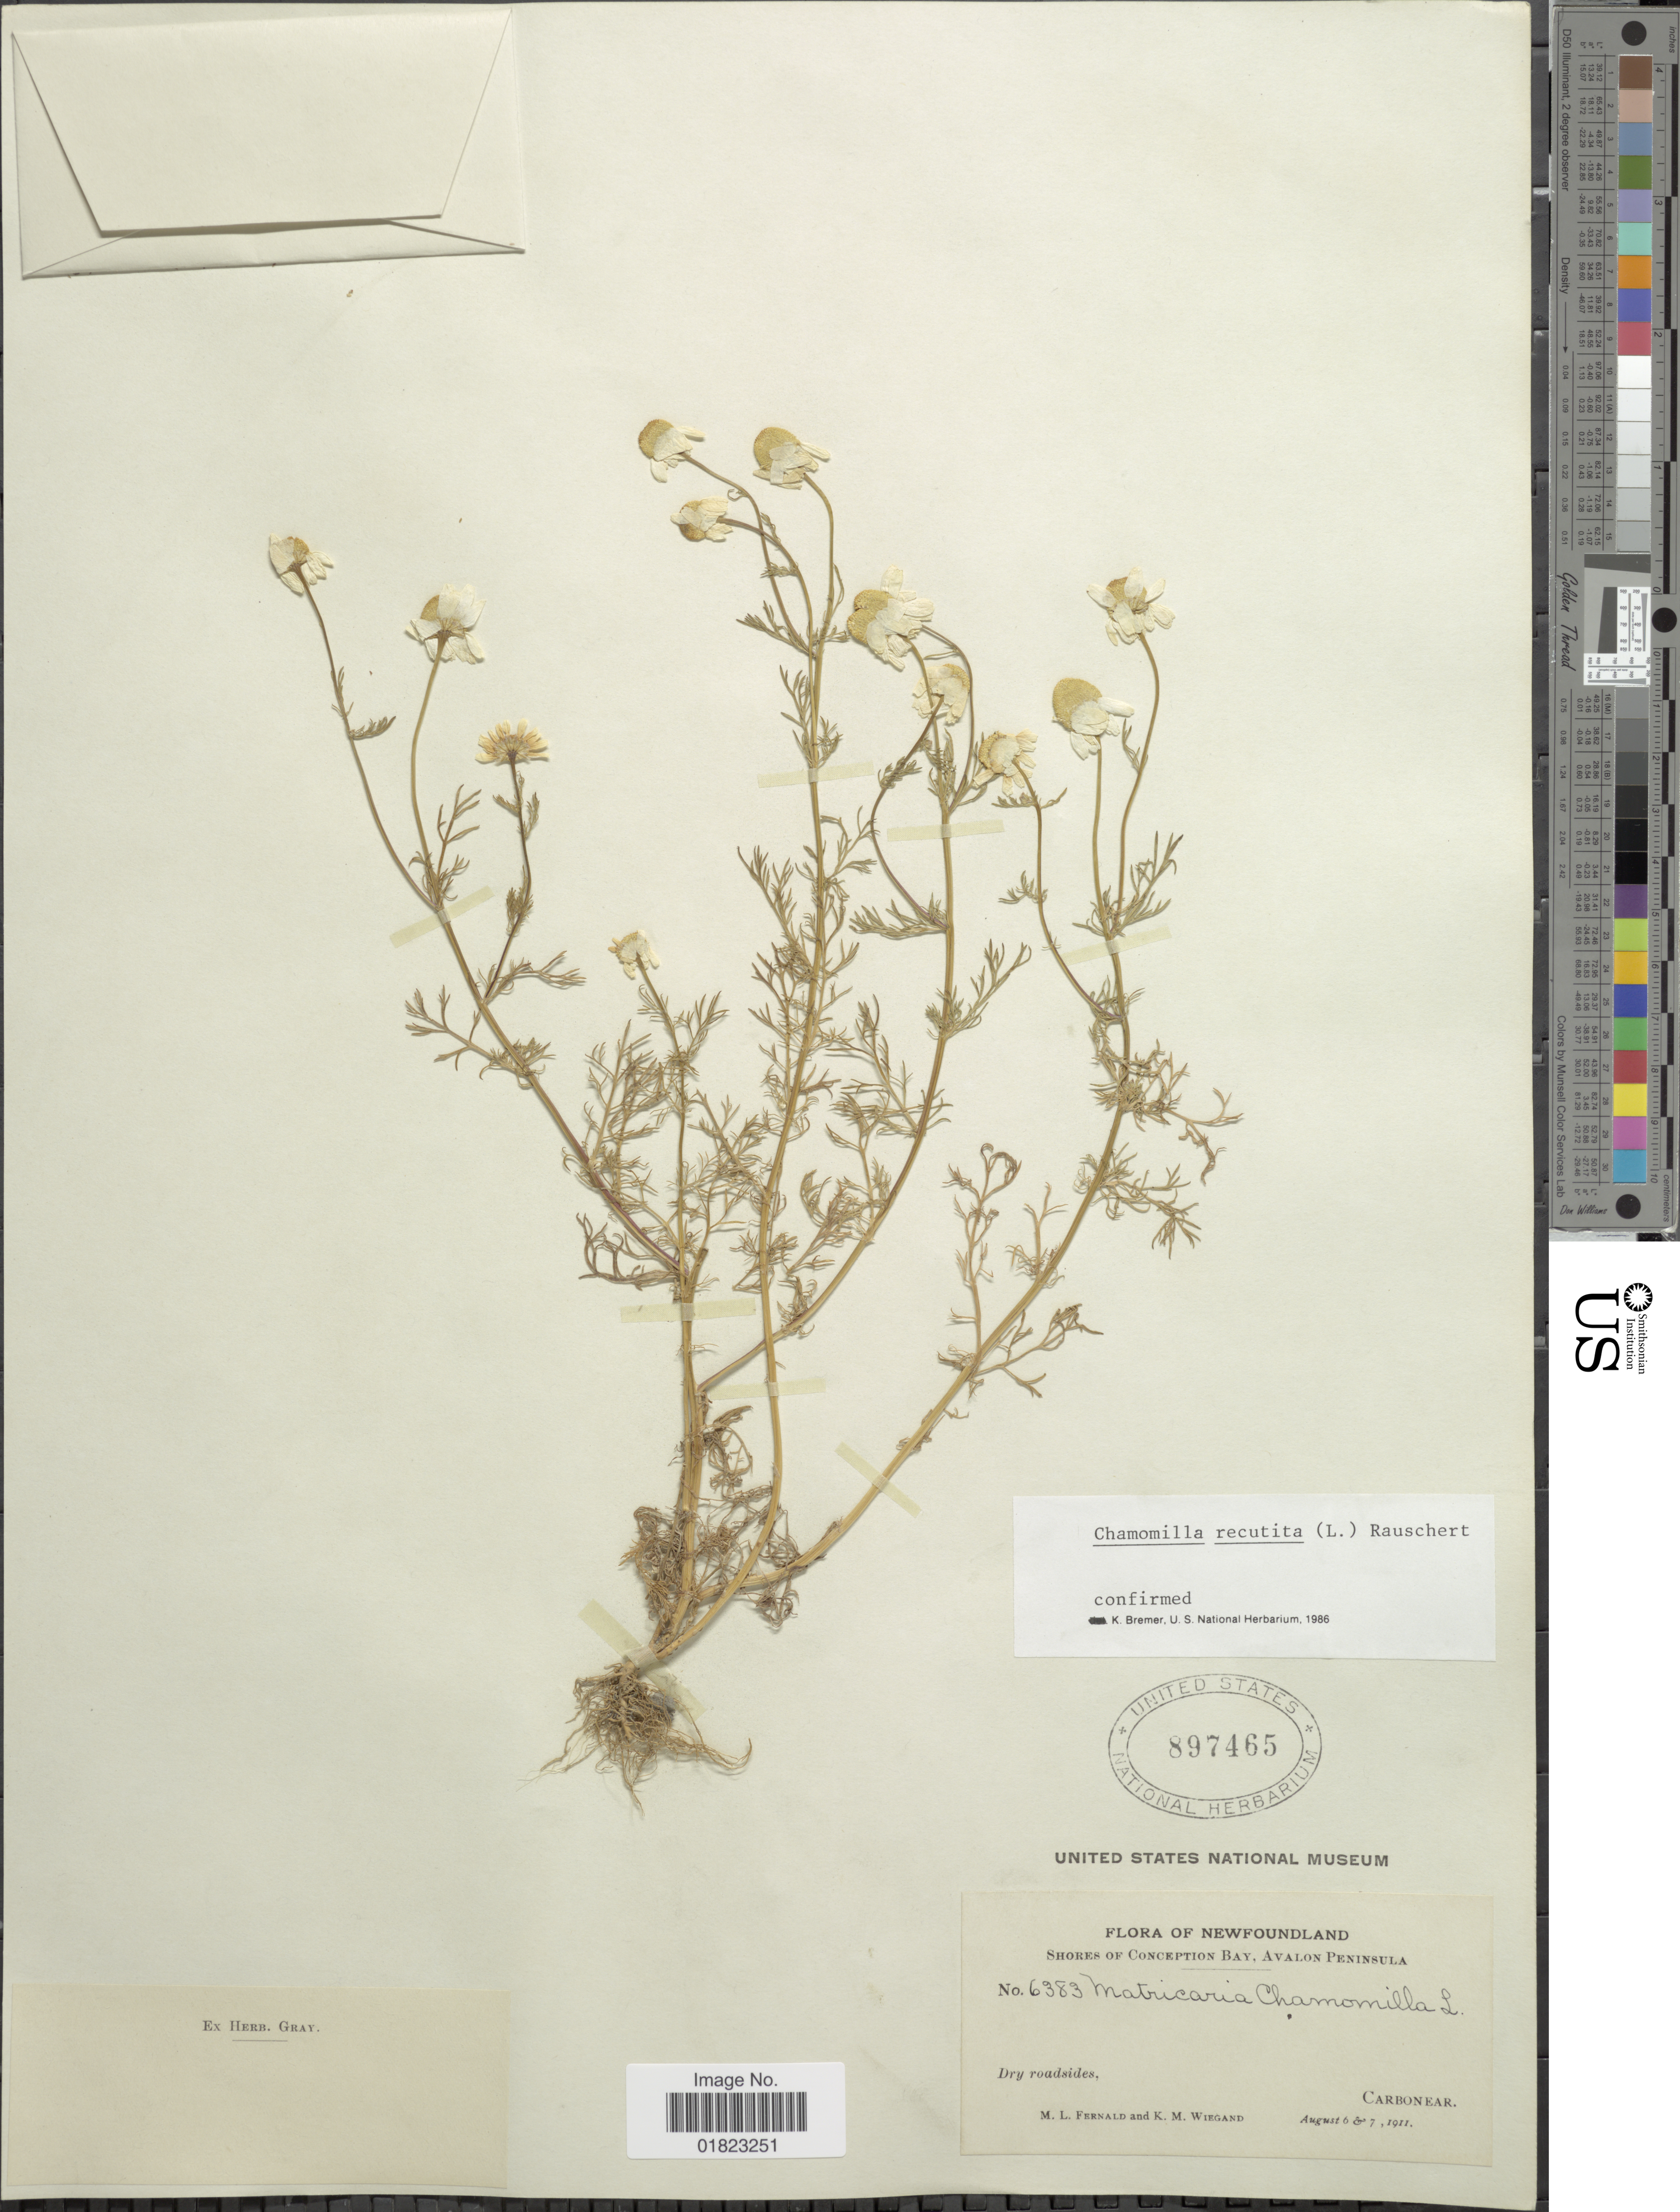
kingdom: Plantae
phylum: Tracheophyta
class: Magnoliopsida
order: Asterales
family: Asteraceae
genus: Matricaria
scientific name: Matricaria recutita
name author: L.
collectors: M. L. Fernald & K. M. Wiegand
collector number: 6383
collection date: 1911-08-06/1911-08-07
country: Canada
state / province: Newfoundland and Labrador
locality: Newfoundland. Shores of Conception Bay, Avalon Peninsula. Carbonear.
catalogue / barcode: US 897465